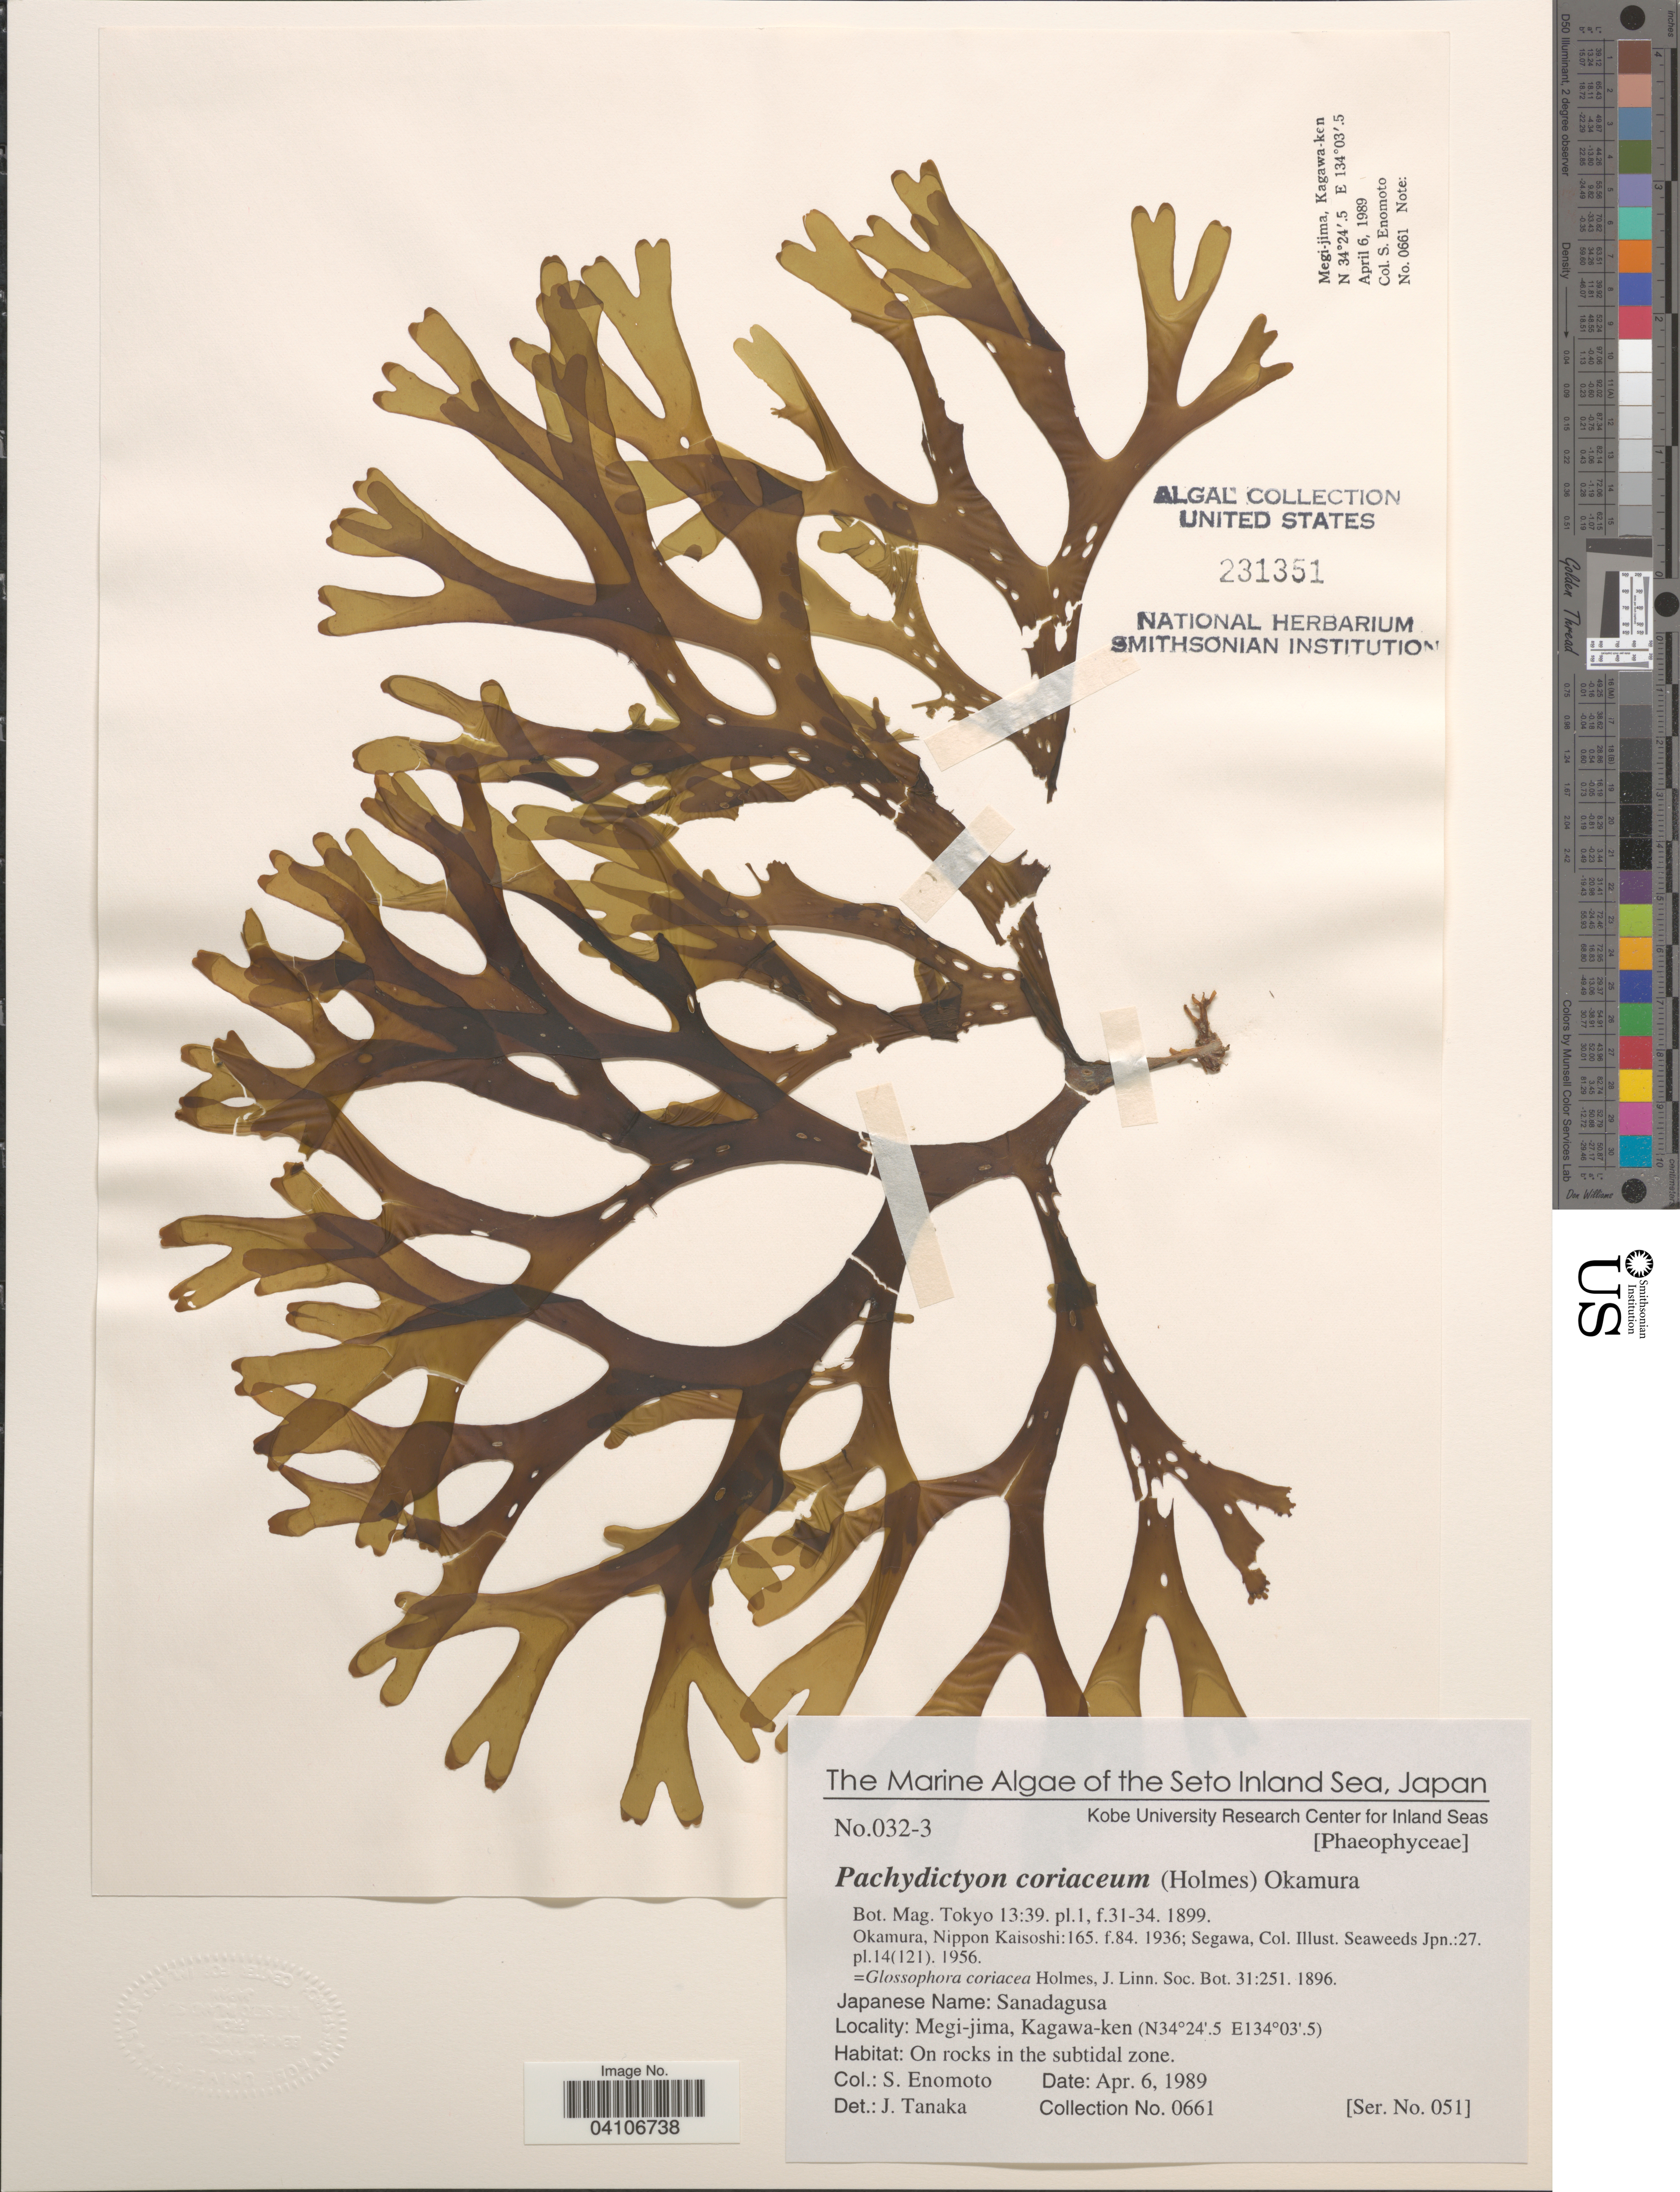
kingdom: Chromista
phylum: Ochrophyta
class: Phaeophyceae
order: Dictyotales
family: Dictyotaceae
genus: Pachydictyon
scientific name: Pachydictyon coriaceum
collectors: S. Enomoto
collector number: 0661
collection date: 1989-04-06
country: Japan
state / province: Kagawa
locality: The Seto Inland Sea. Megi-jima, Kagawa-ken. On rocks in the subtidal zone.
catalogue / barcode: US 231351